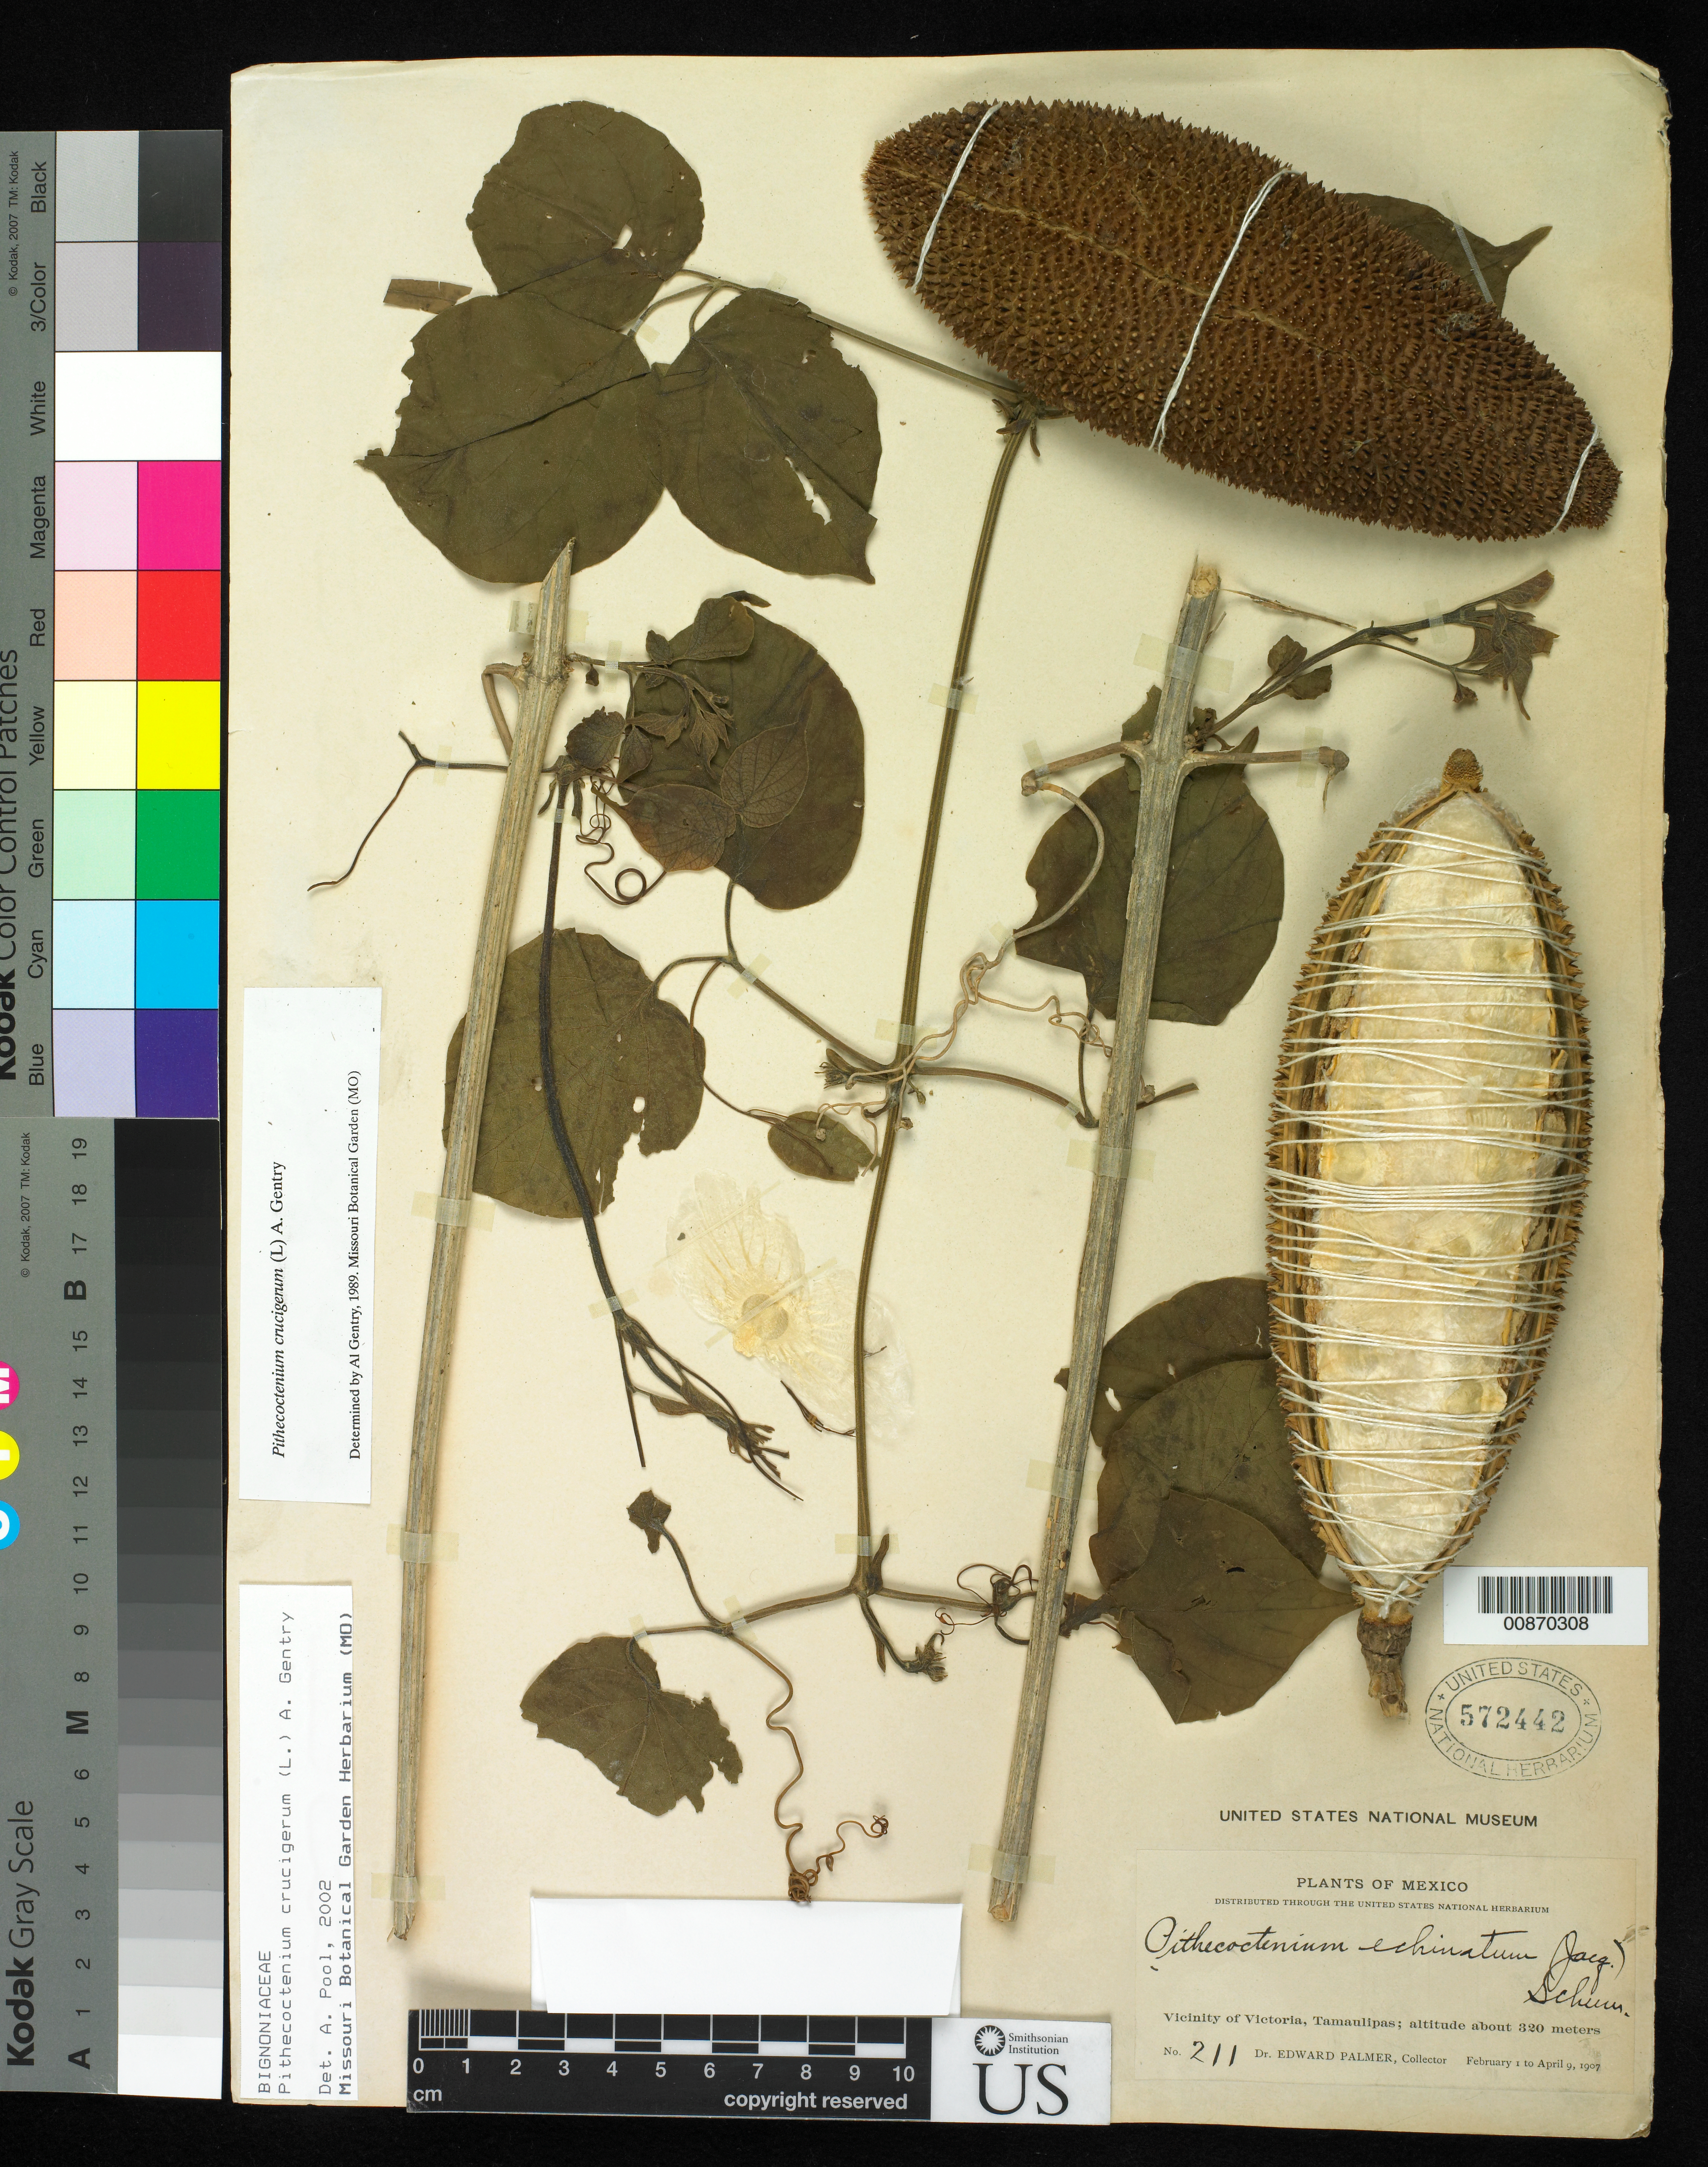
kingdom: Plantae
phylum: Tracheophyta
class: Magnoliopsida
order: Lamiales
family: Bignoniaceae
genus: Amphilophium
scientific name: Amphilophium crucigerum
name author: (L.) L.G. Lohmann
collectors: E. Palmer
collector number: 211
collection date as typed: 01 Feb 1907 to 09 Apr 1907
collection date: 1907-02-01/1907-04-09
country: Mexico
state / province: Tamaulipas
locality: Vicinity of Victoria.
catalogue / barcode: US 572442